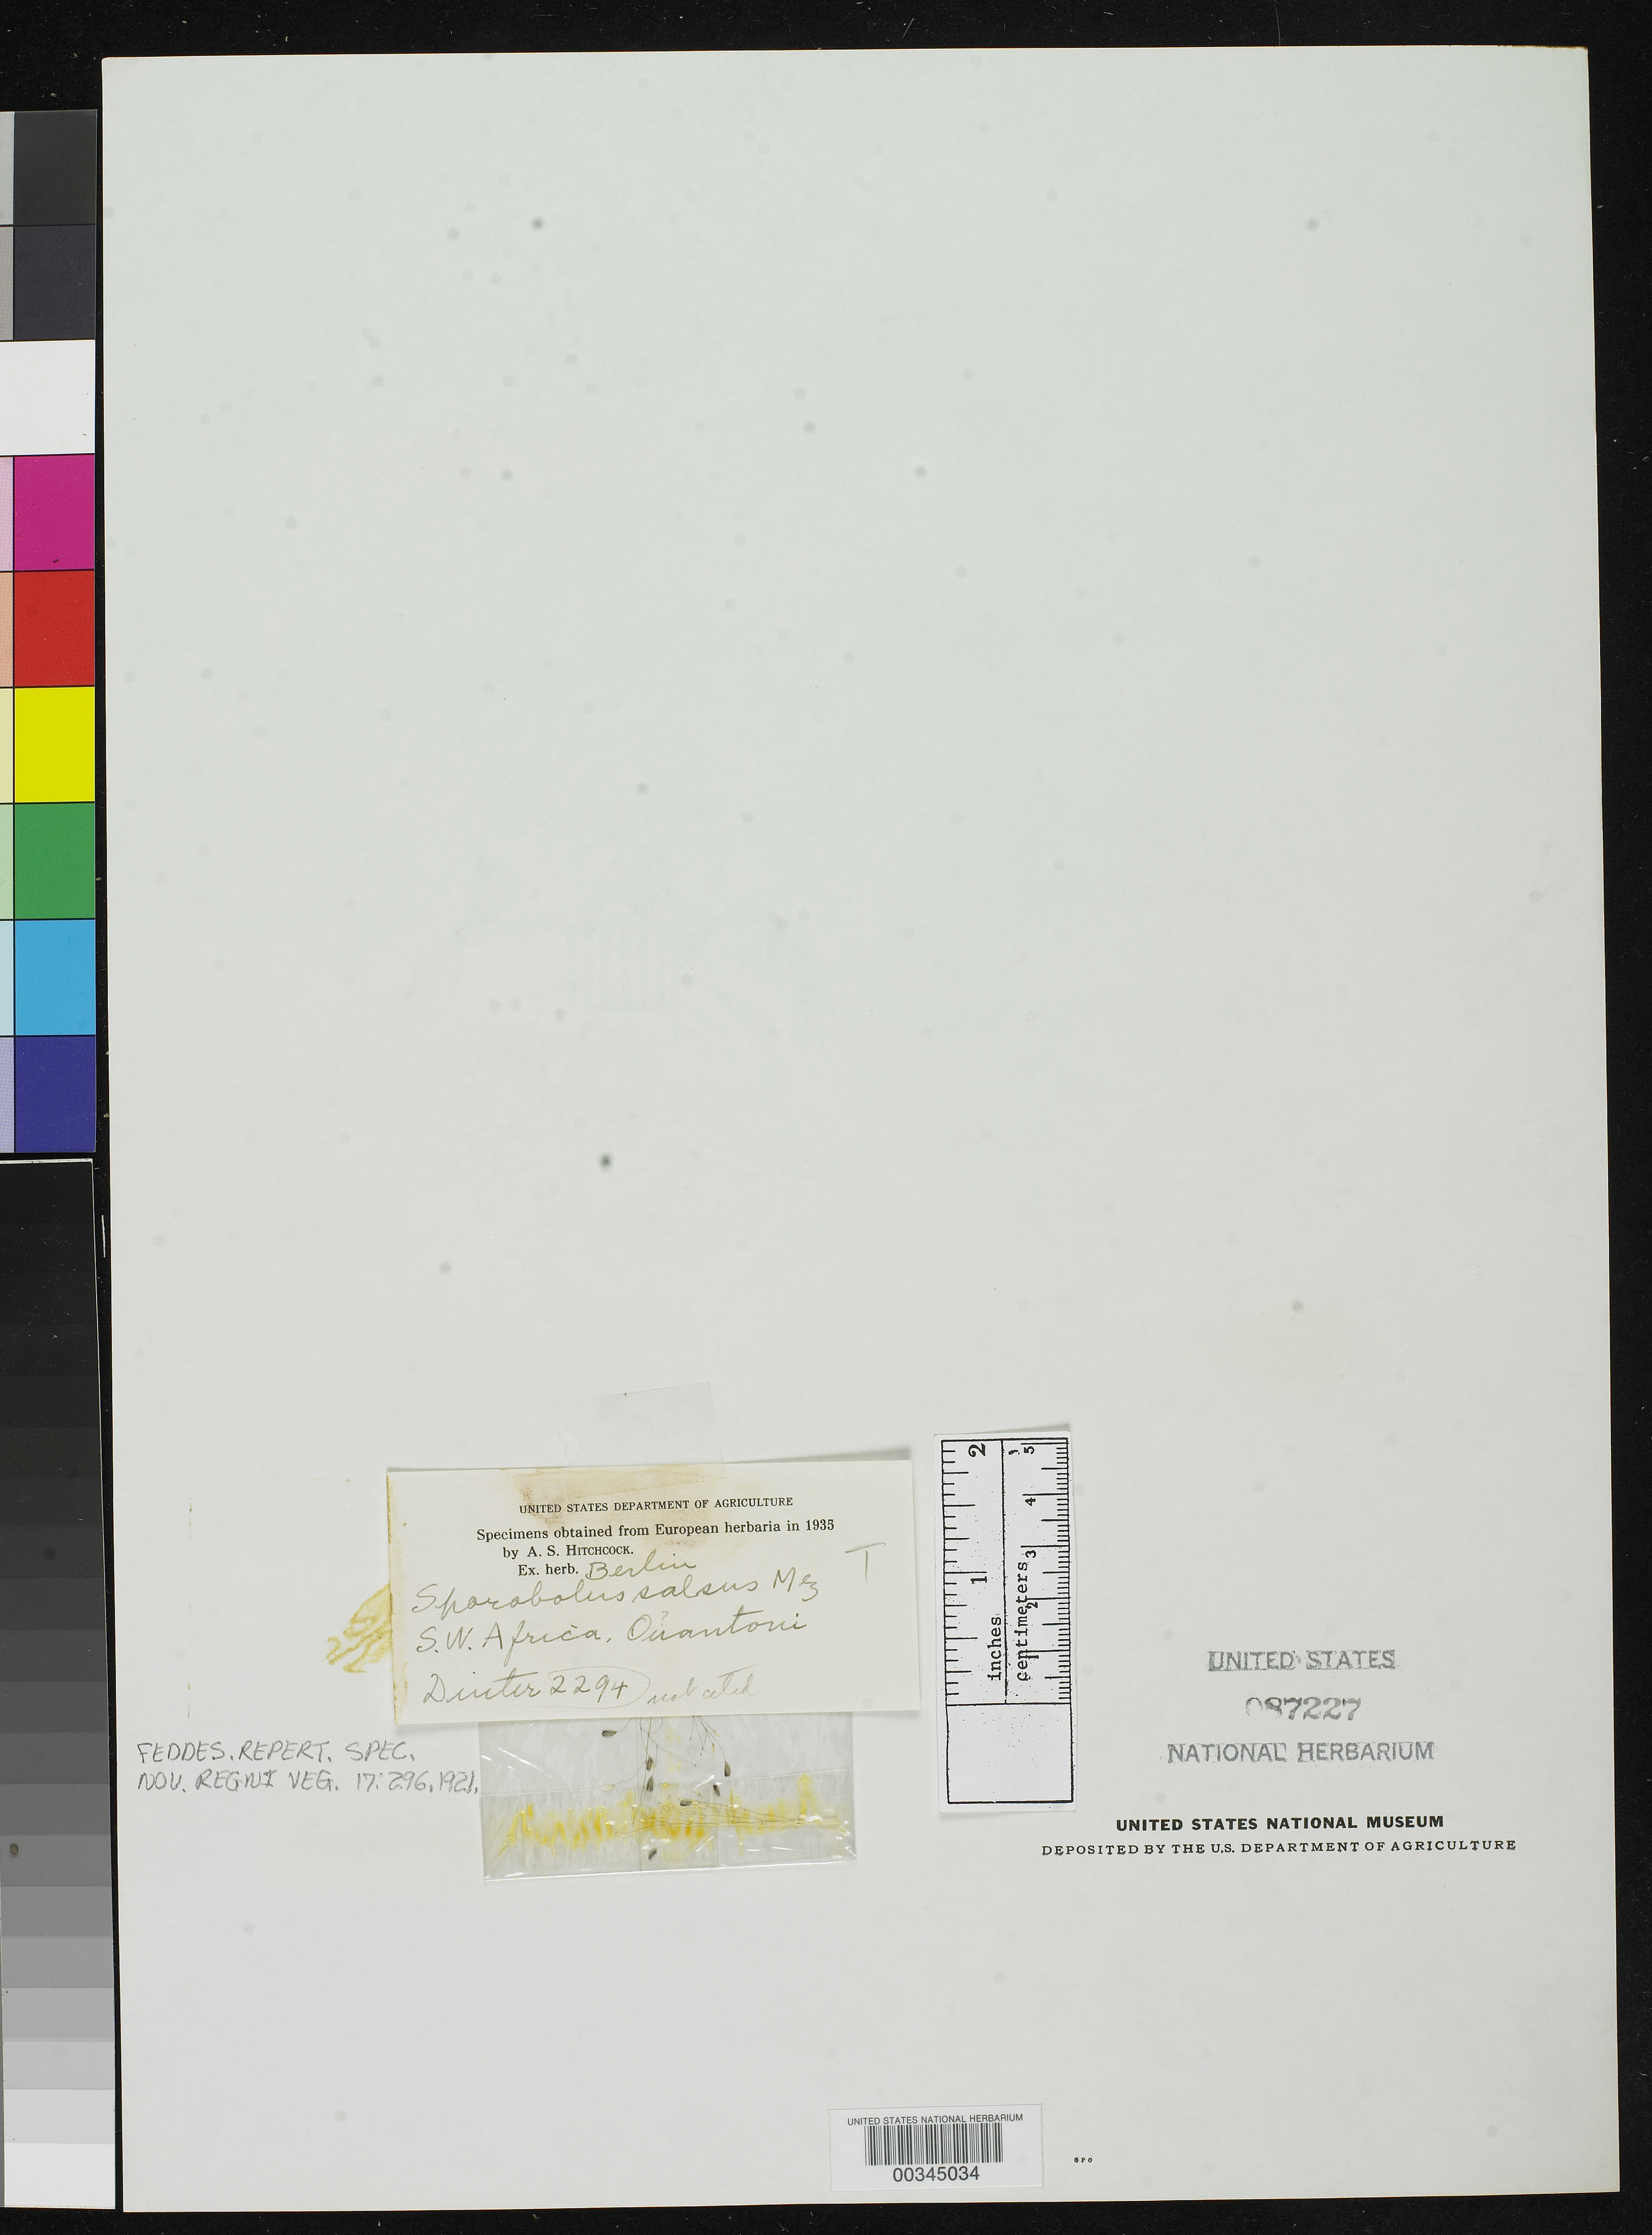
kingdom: Plantae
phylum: Tracheophyta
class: Liliopsida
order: Poales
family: Poaceae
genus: Sporobolus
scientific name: Sporobolus salsus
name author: Mez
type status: Type Fragment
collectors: M. Dinter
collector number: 2294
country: Namibia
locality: Onamntoni.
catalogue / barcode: US 87227